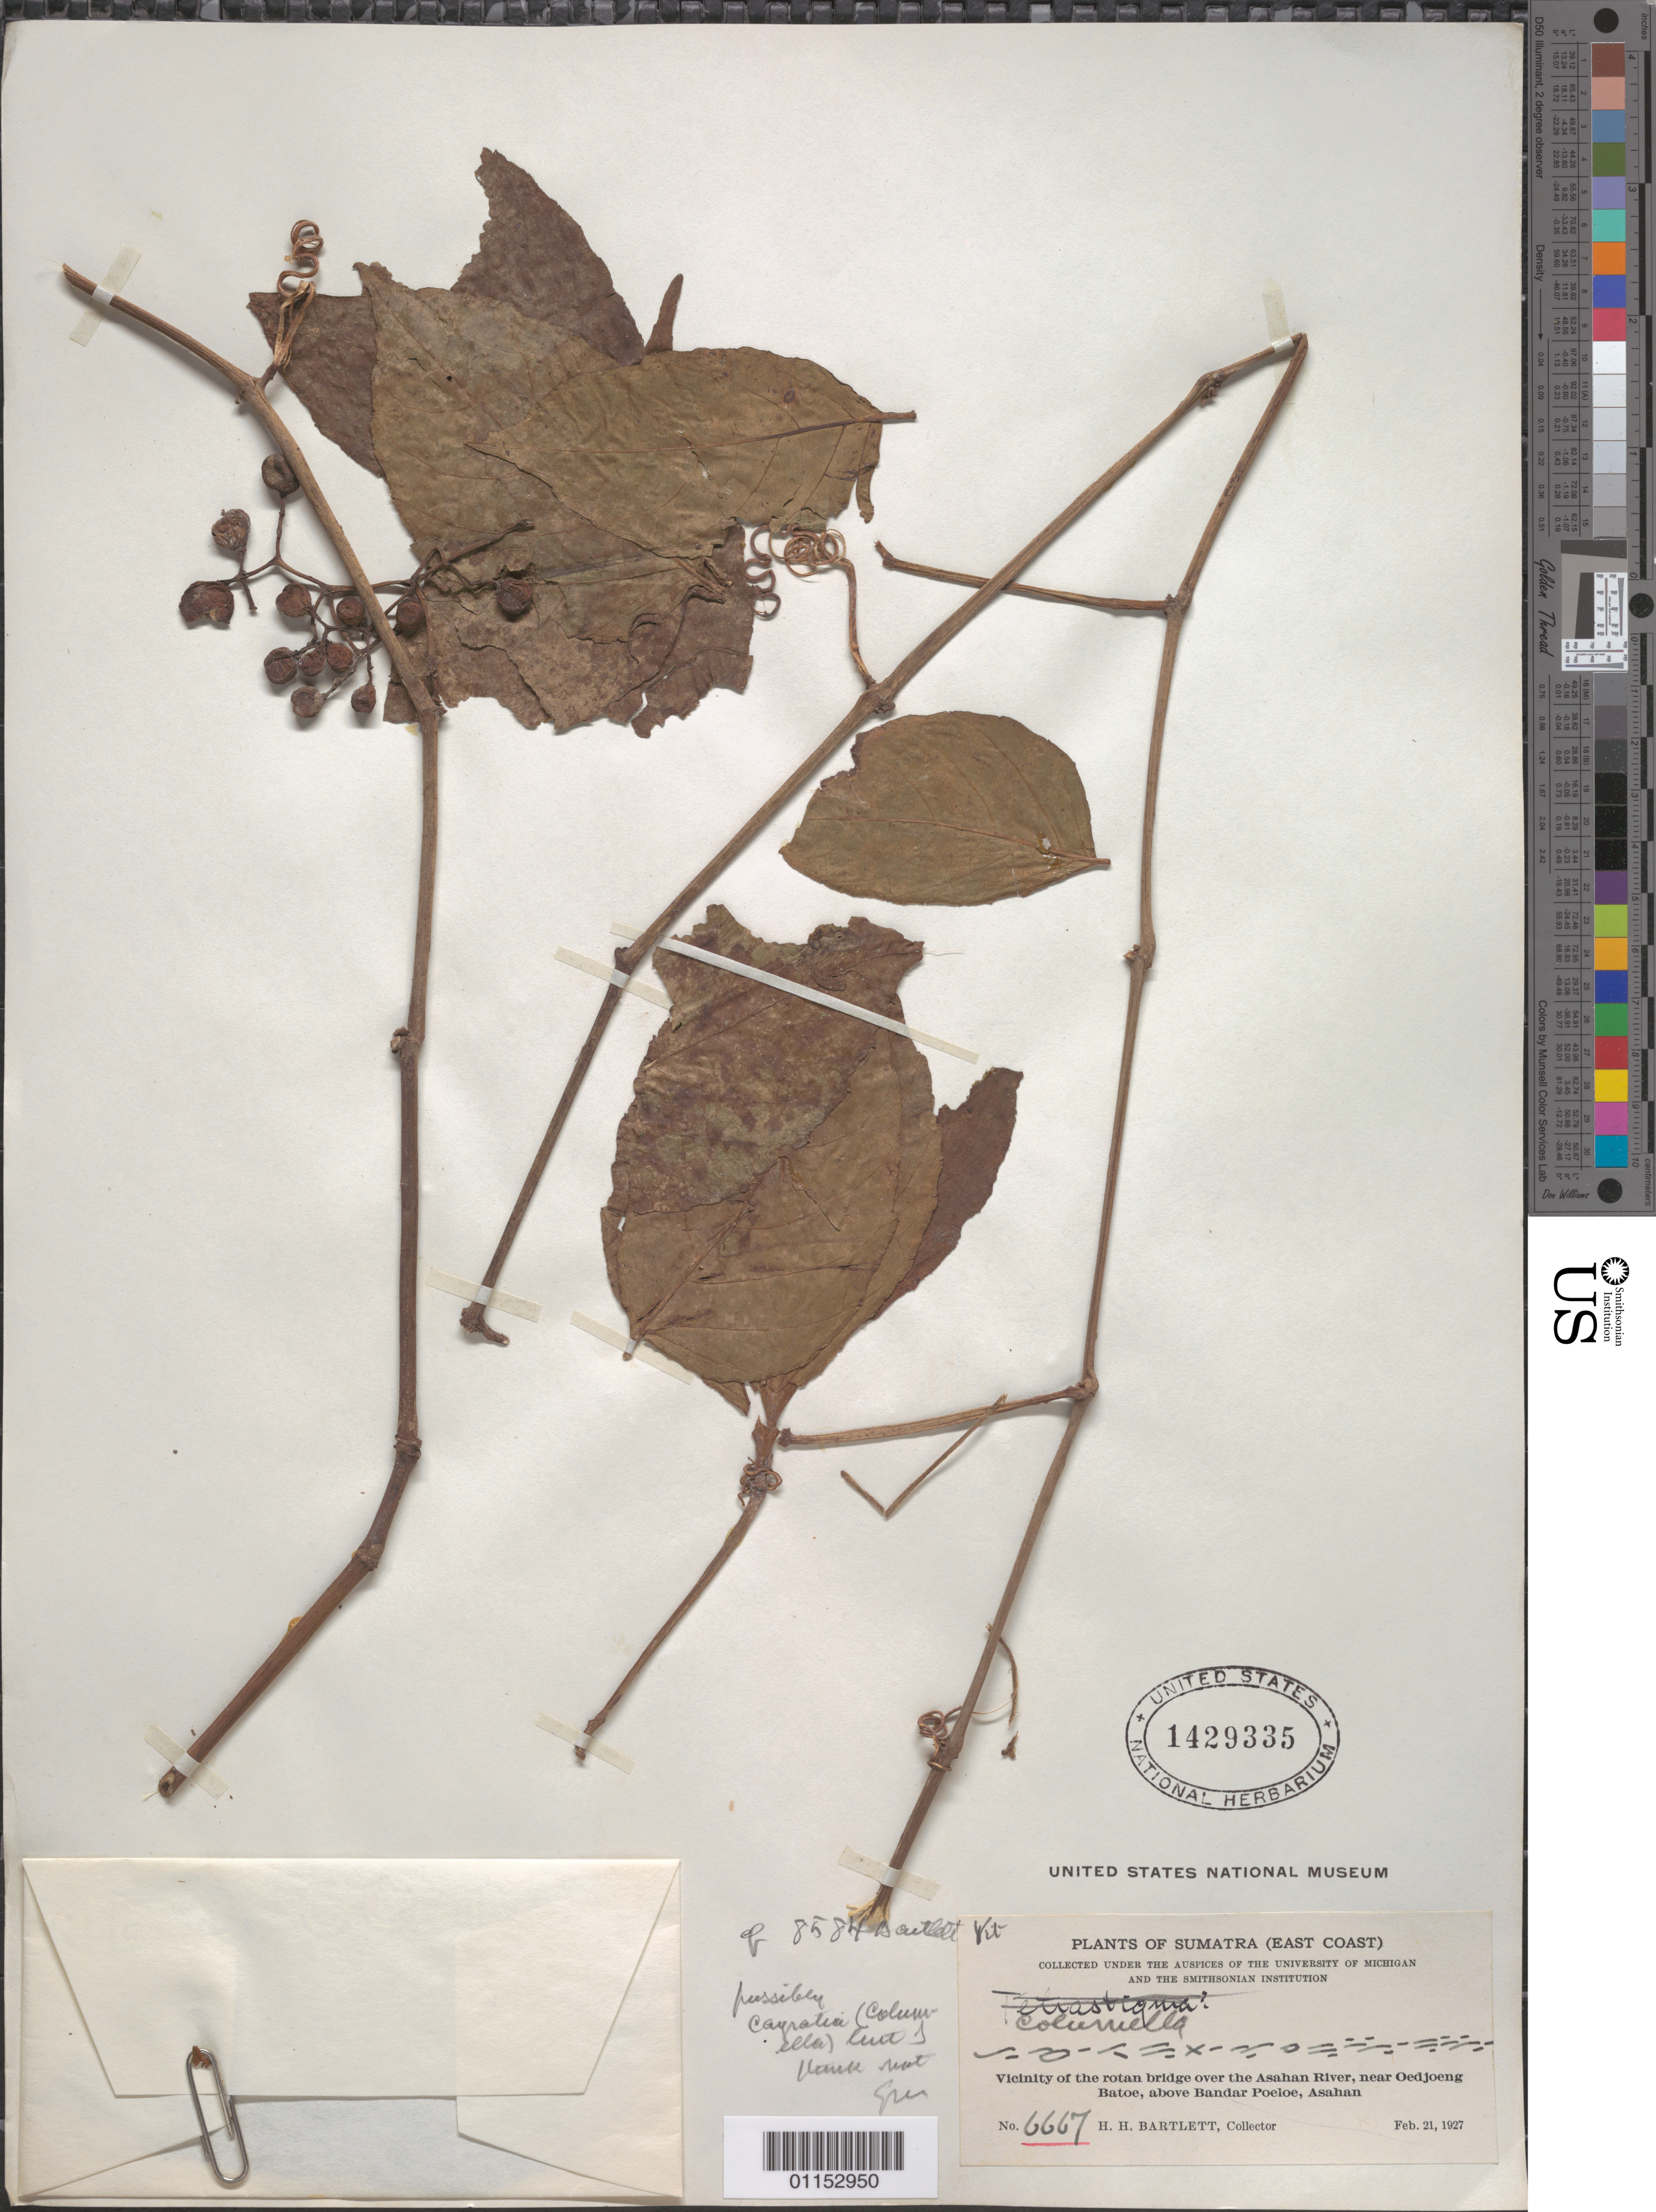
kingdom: Plantae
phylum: Tracheophyta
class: Magnoliopsida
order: Vitales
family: Vitaceae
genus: Cayratia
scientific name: Cayratia sp.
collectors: H. H. Bartlett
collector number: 6667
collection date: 1927-02-21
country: Indonesia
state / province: Sumatra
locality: Vicinity of the rotan bridge over the Asahan River, near Oedjoeng Batoe, above Bandar Poeloe. Asahan.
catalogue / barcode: US 1429335